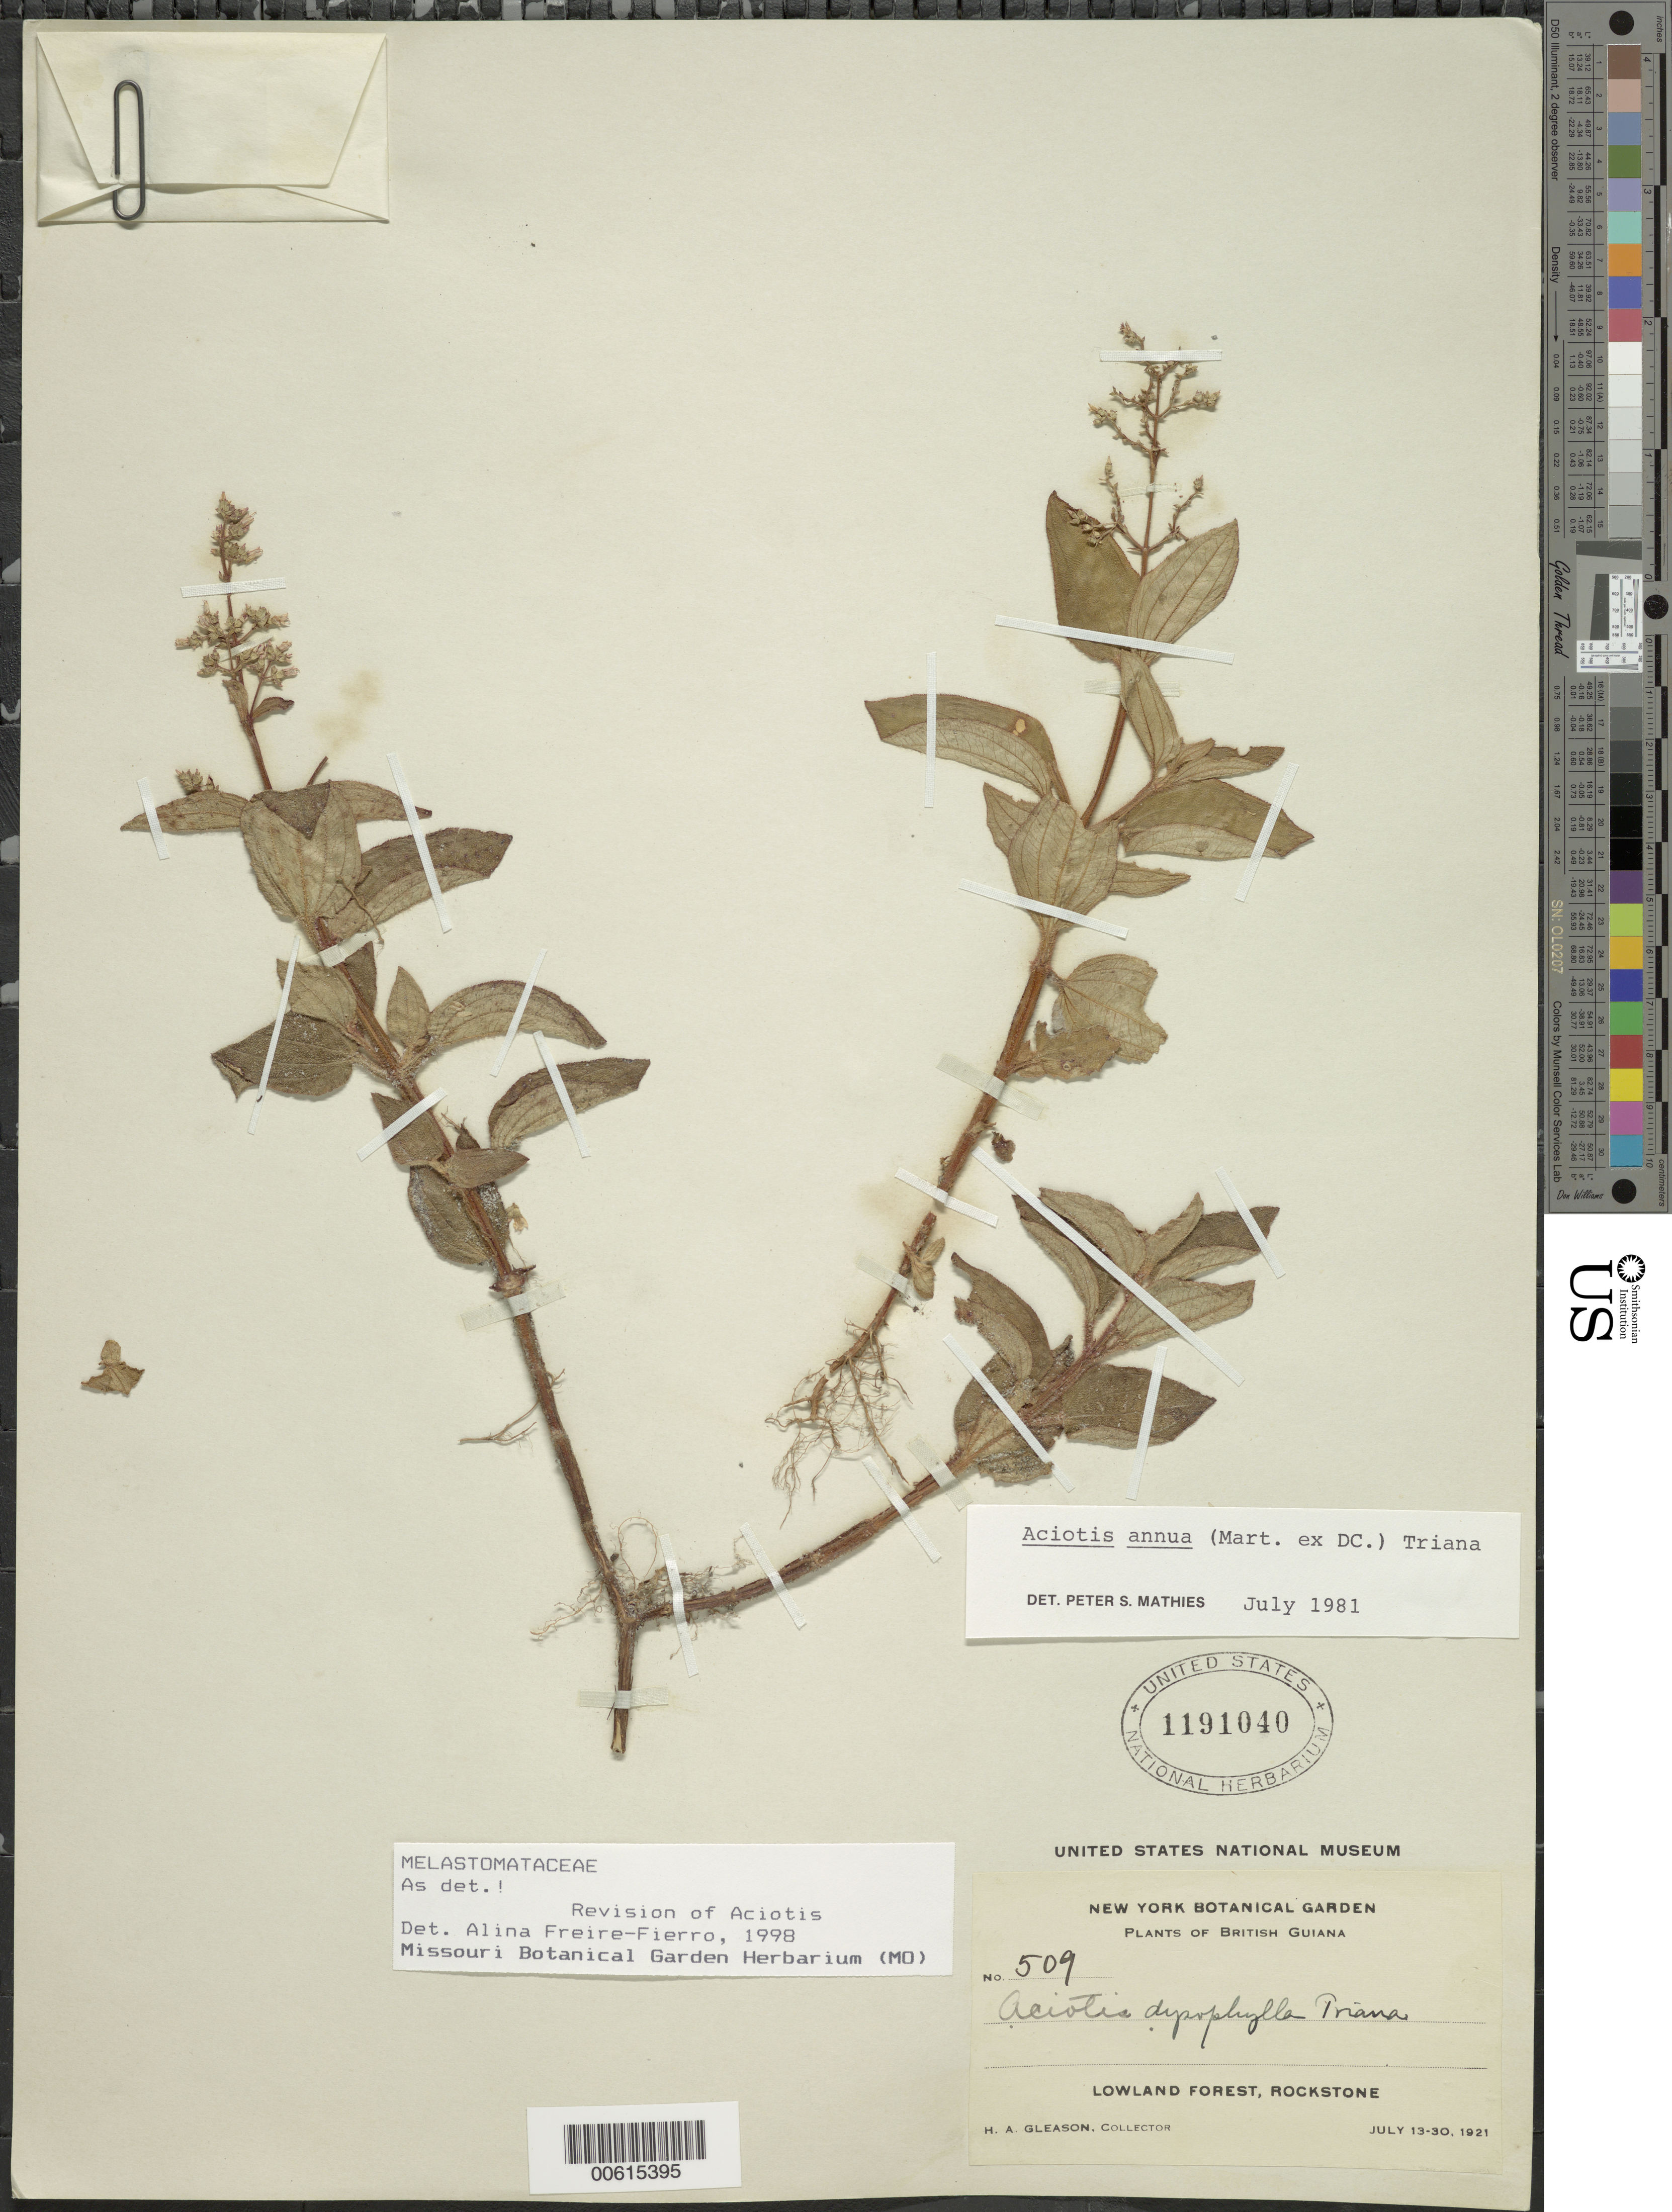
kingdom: Plantae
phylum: Tracheophyta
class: Magnoliopsida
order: Myrtales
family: Melastomataceae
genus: Aciotis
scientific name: Aciotis annua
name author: (Mart. ex DC.) Triana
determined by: Freire-Fierro, A.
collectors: H. A. Gleason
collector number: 509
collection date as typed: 13-Jul-21 to 30-Jul-21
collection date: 1921-07-13/1921-07-30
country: Guyana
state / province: U. Demerara-Berbice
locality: Rockstone, in and about the village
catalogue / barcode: US 1191040